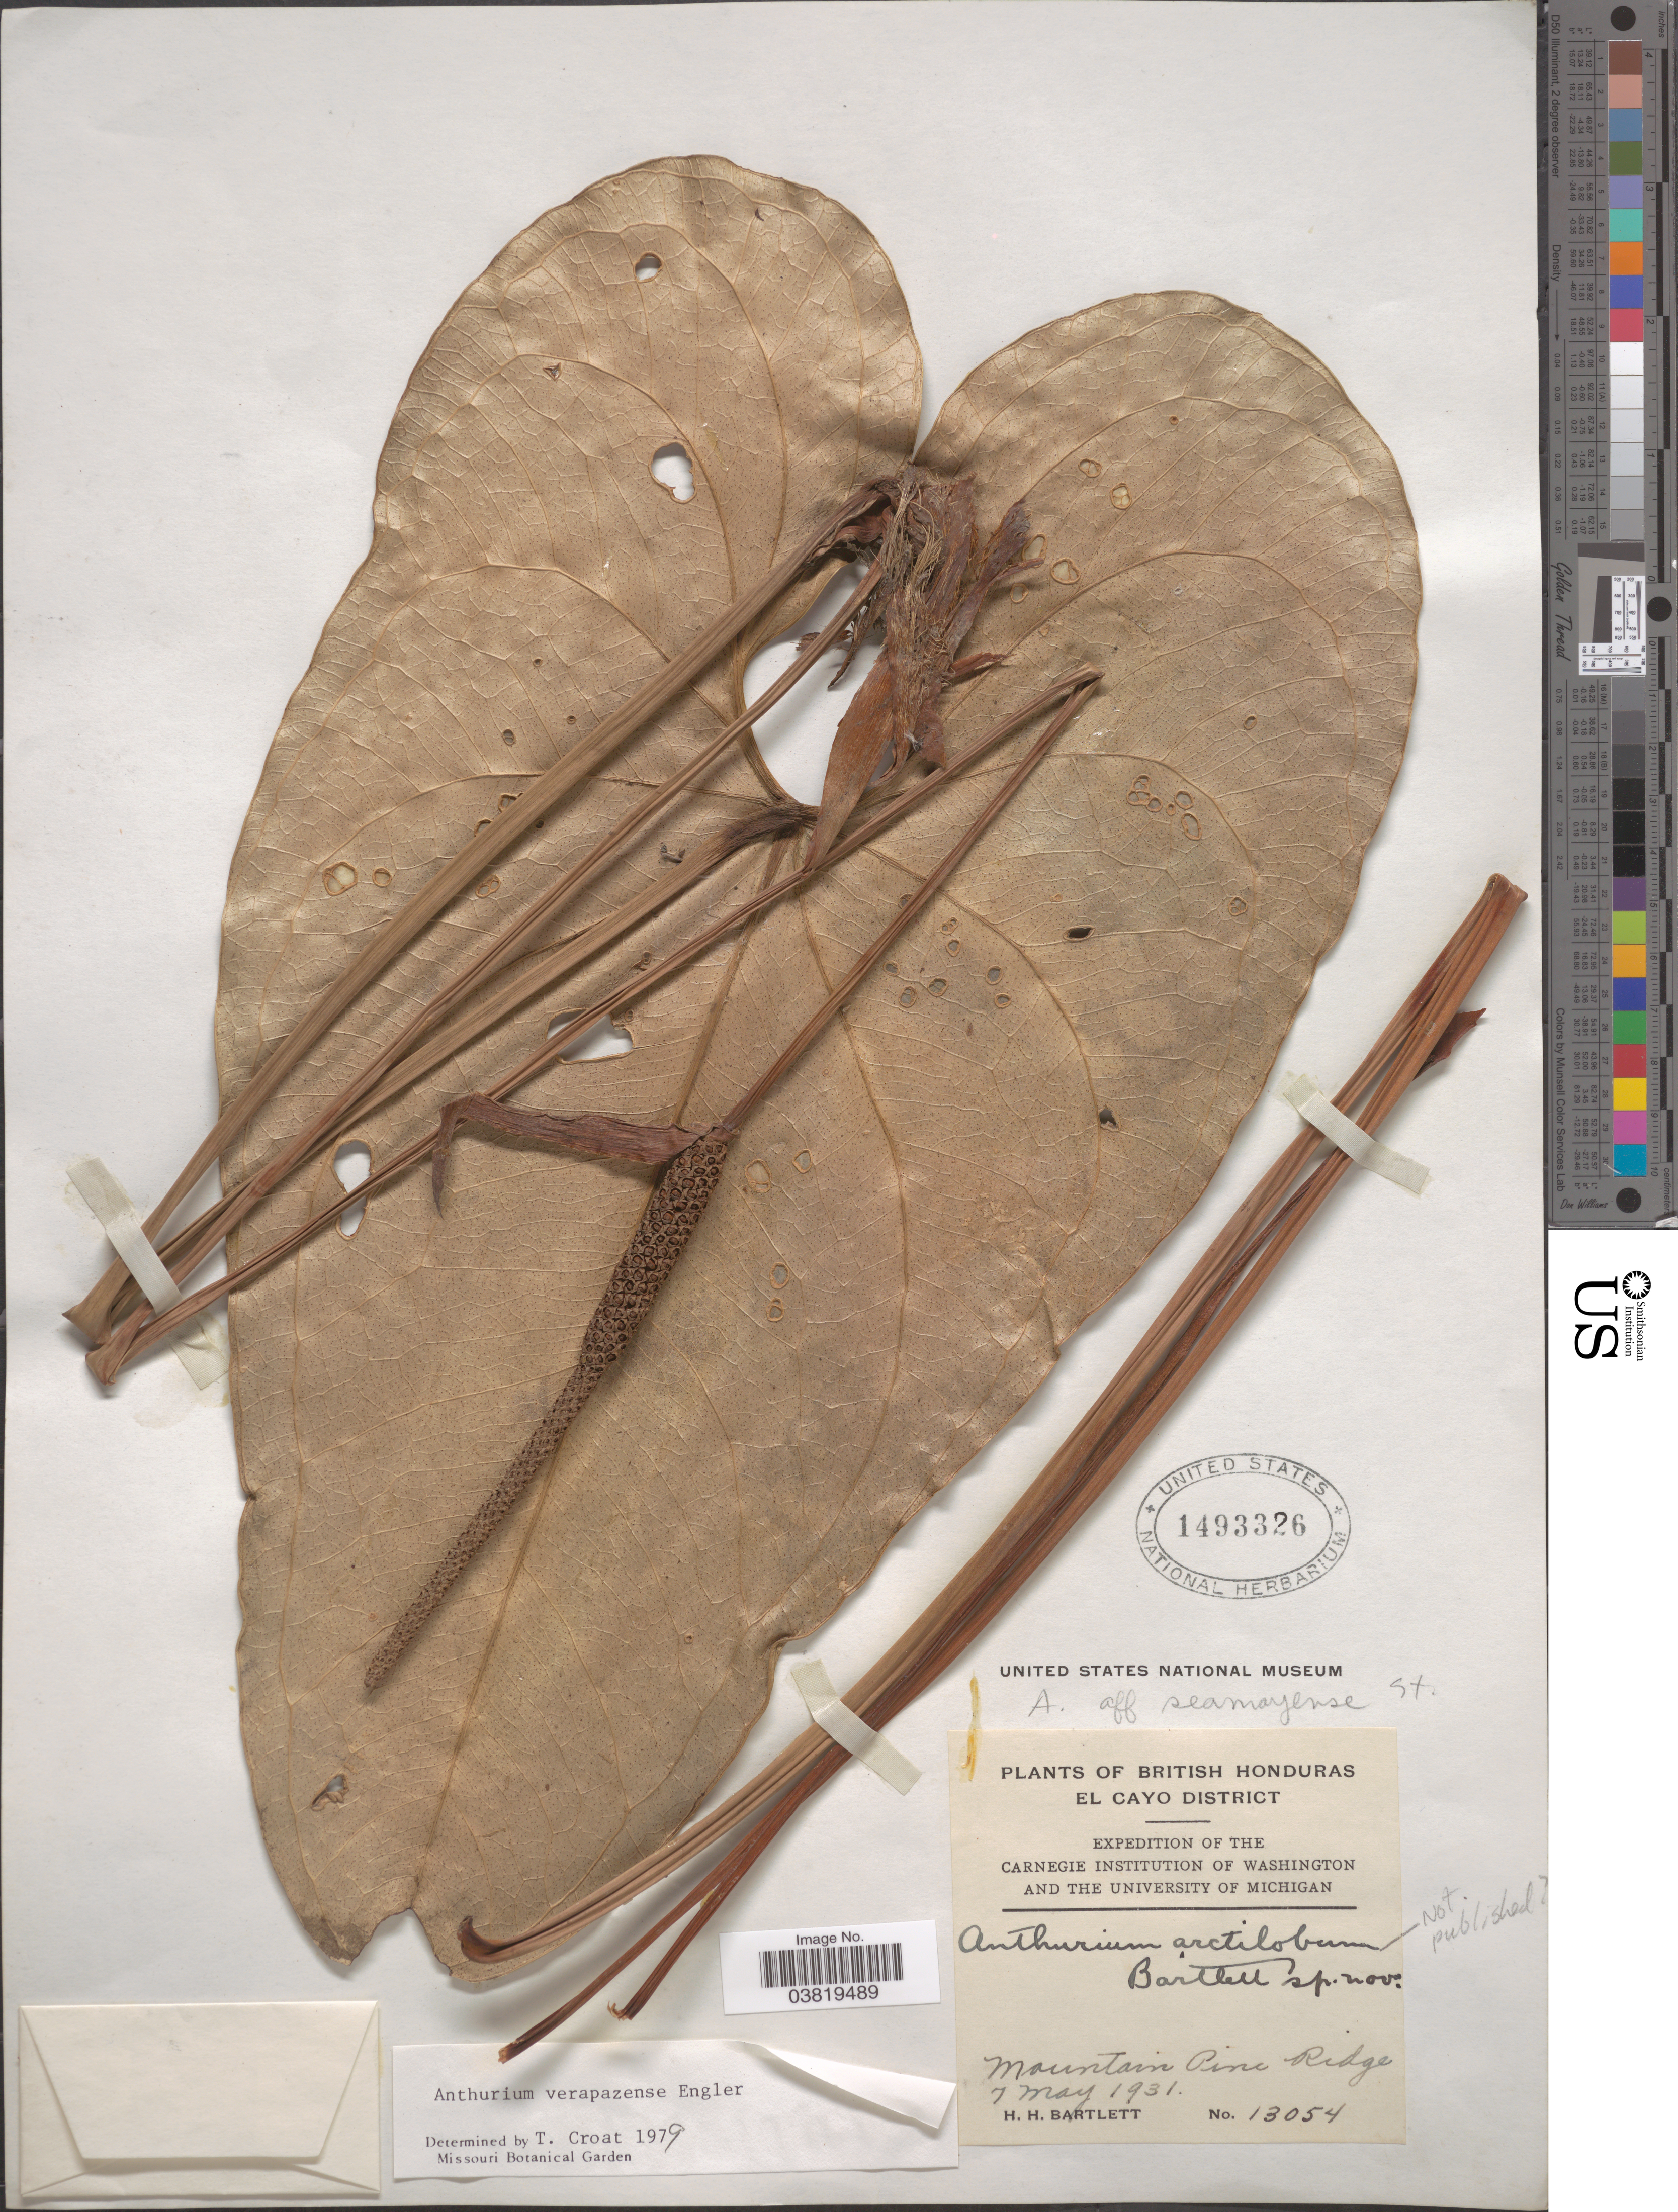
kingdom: Plantae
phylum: Tracheophyta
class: Liliopsida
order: Alismatales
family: Araceae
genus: Anthurium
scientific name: Anthurium verapazense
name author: Engl.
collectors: H. H. Bartlett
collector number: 13054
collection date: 1931-05-07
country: Belize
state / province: Cayo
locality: British Honduras. El Cayo District. Mountain Pine Ridge.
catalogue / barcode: US 1493326